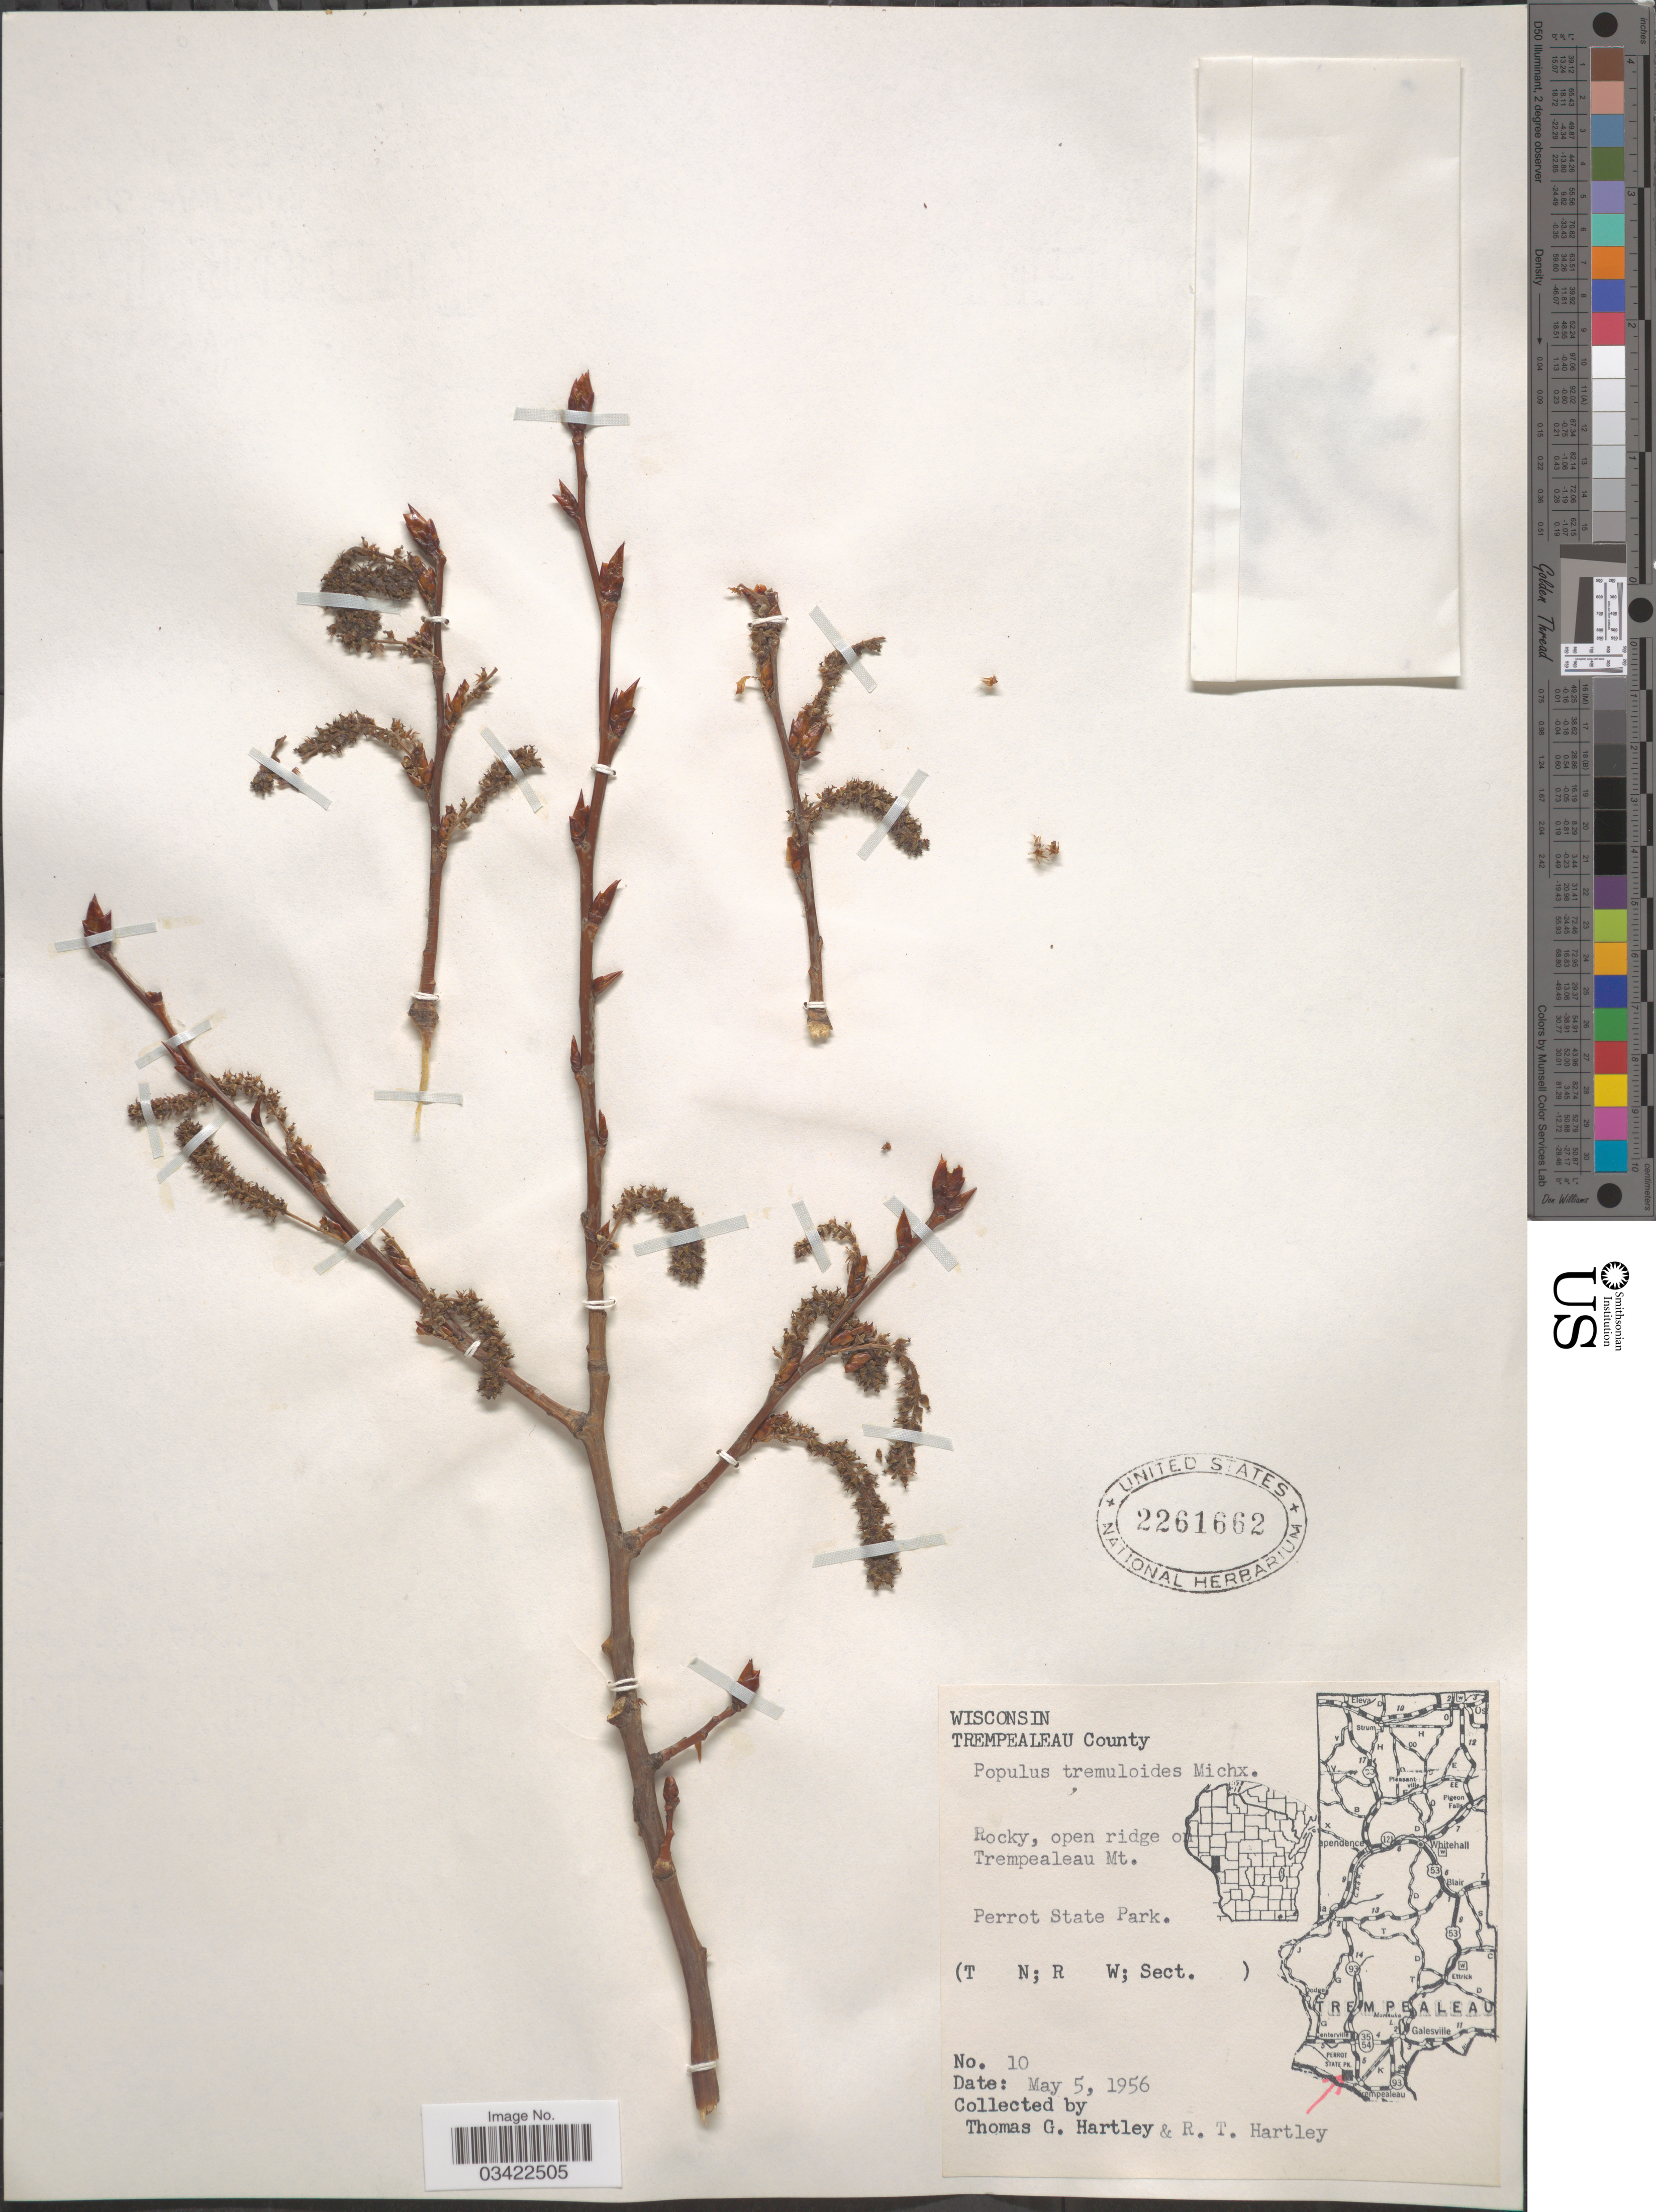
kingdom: Plantae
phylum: Tracheophyta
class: Magnoliopsida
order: Malpighiales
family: Salicaceae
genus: Populus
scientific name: Populus tremuloides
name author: Michx.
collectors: T. G. Hartley & R. T. Hartley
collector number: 10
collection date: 1956-05-05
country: United States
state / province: Wisconsin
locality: Trempealeau County. Rocky, open ridge on Trempealeau Mt. Perrot State Park.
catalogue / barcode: US 2261662